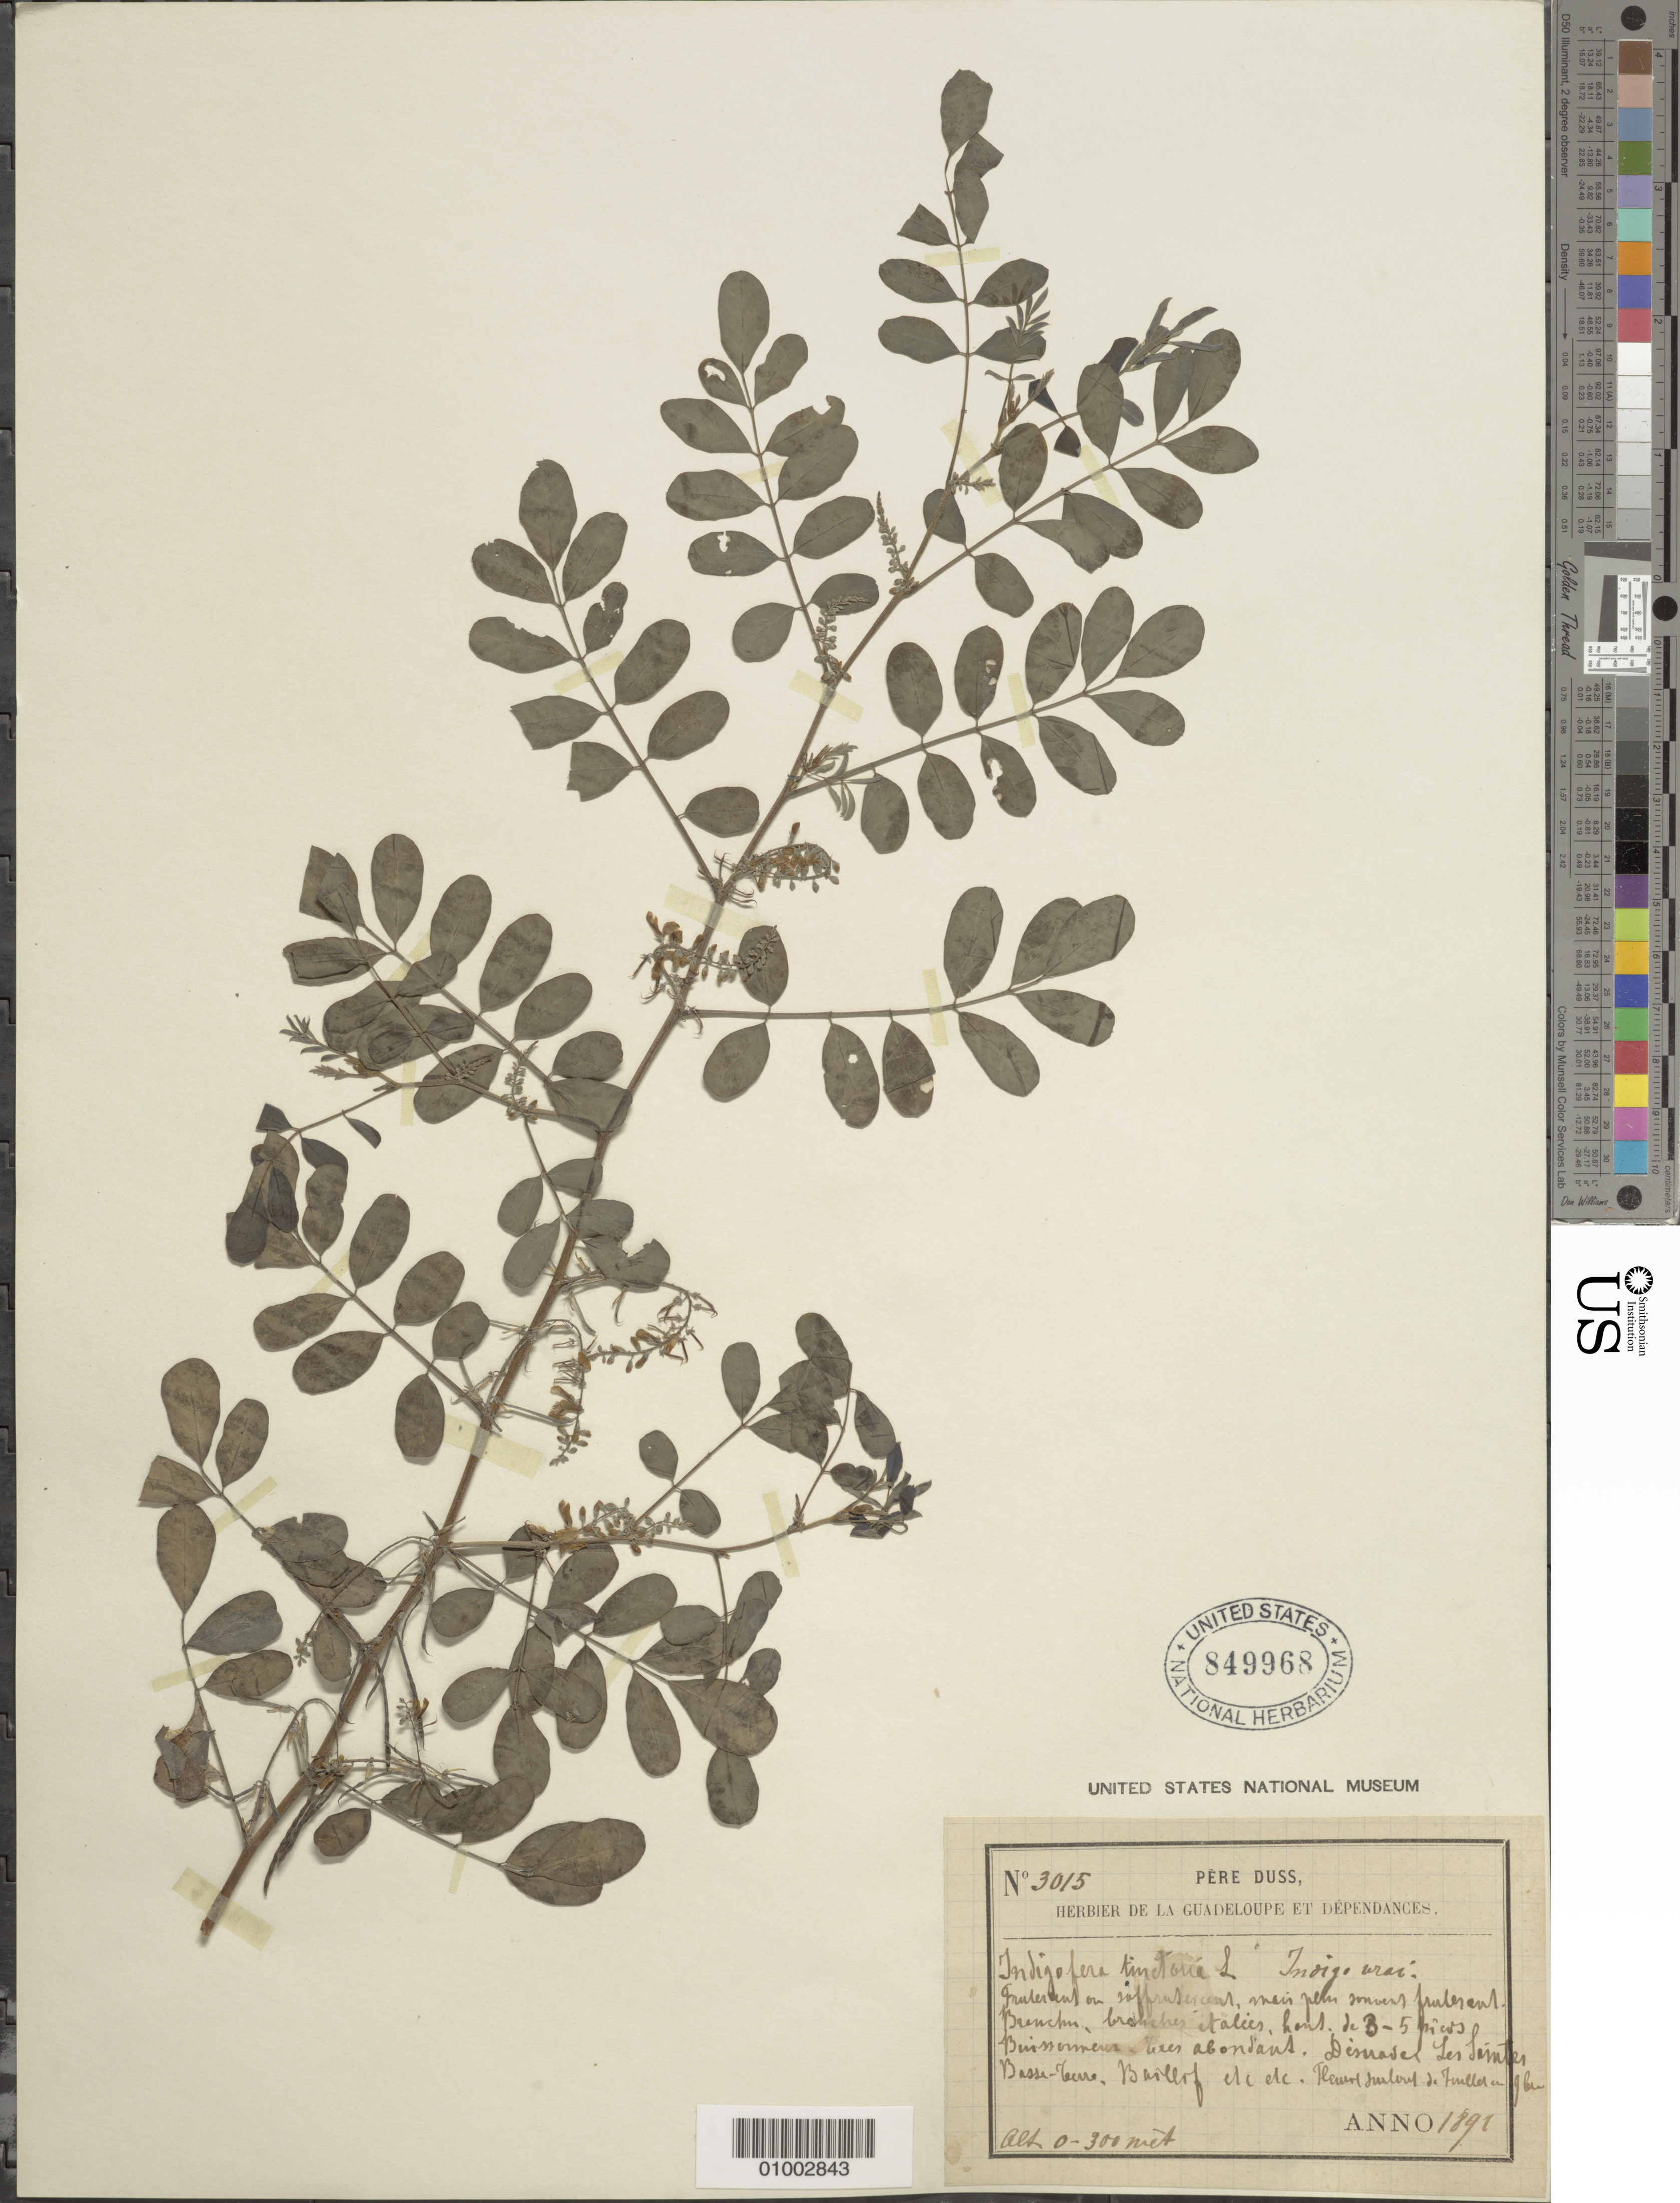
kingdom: Plantae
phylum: Tracheophyta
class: Magnoliopsida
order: Fabales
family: Fabaceae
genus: Indigofera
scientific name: Indigofera tinctoria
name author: L.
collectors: Père Duss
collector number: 3015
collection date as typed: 1891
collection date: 1891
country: Guadeloupe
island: Basse Terre [Guadeloupe]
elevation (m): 0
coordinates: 0 N, 0 E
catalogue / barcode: US 849968